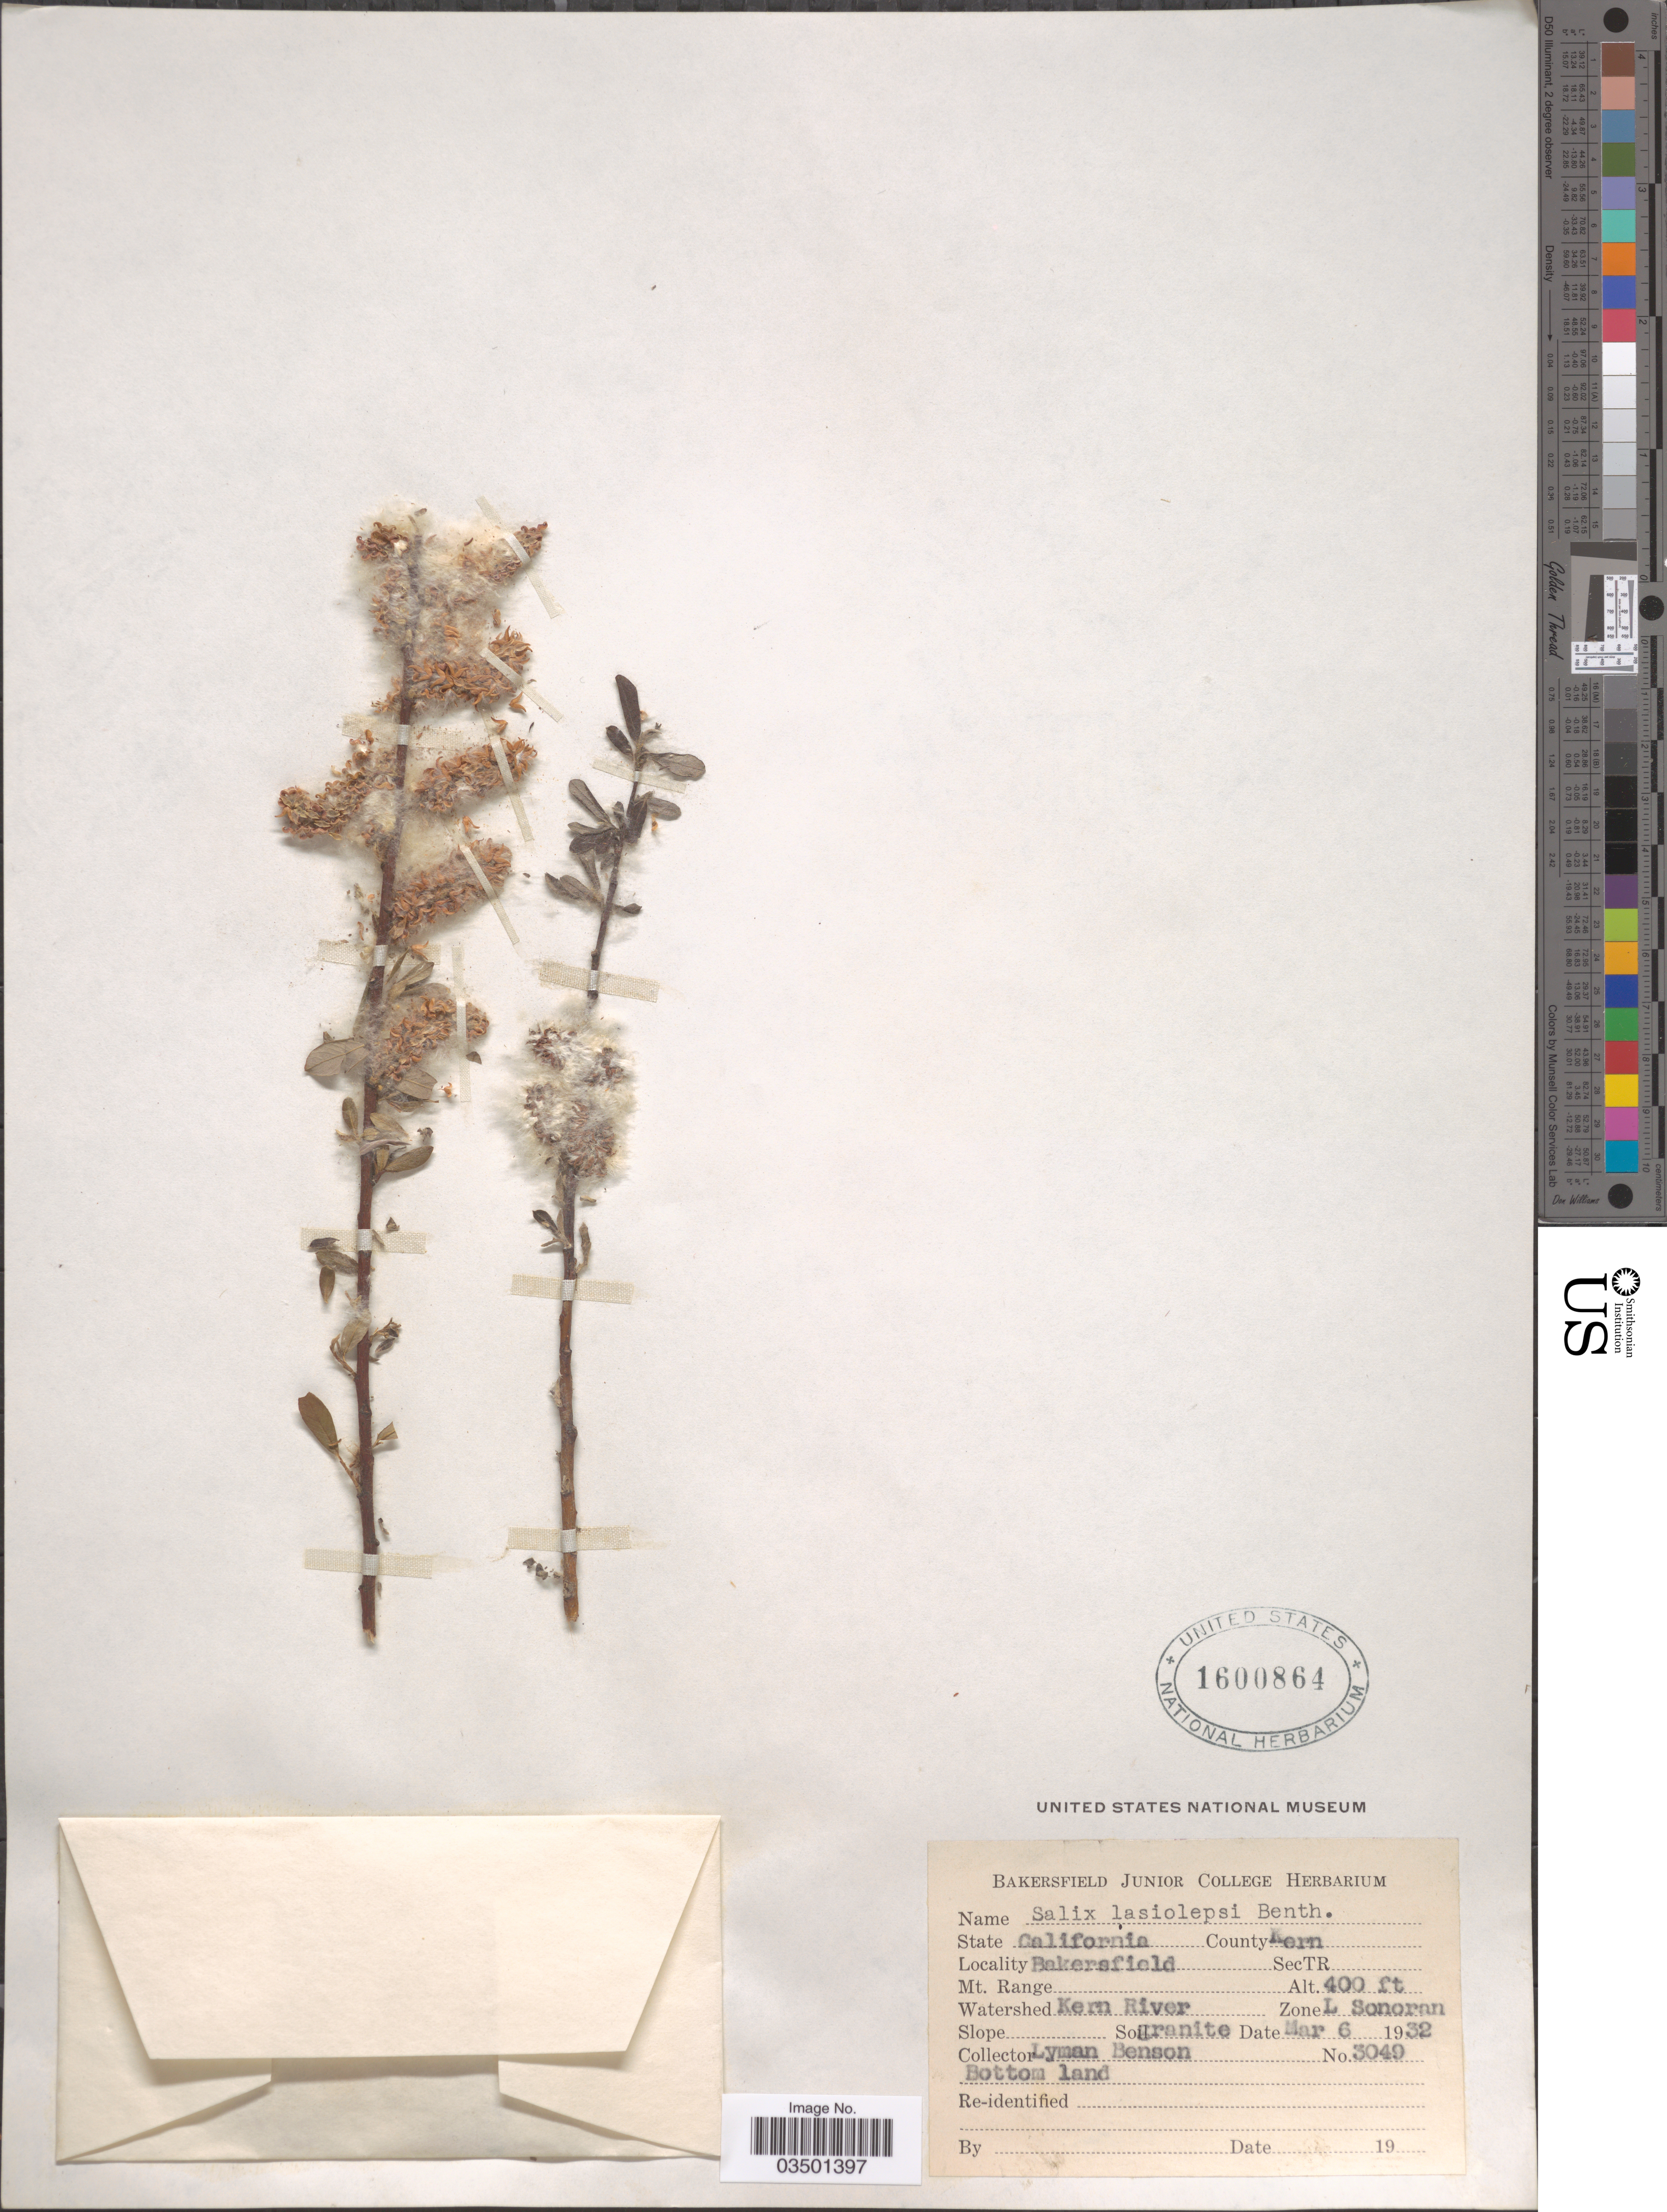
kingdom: Plantae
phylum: Tracheophyta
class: Magnoliopsida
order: Malpighiales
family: Salicaceae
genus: Salix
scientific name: Salix lasiolepis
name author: Benth.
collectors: L. D. Benson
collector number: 3049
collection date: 1932-03-06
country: United States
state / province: California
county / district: Kern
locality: County Kern. Bakersfield. Watershed Kern River. Zone L Sonoran.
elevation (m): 122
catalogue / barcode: US 1600864